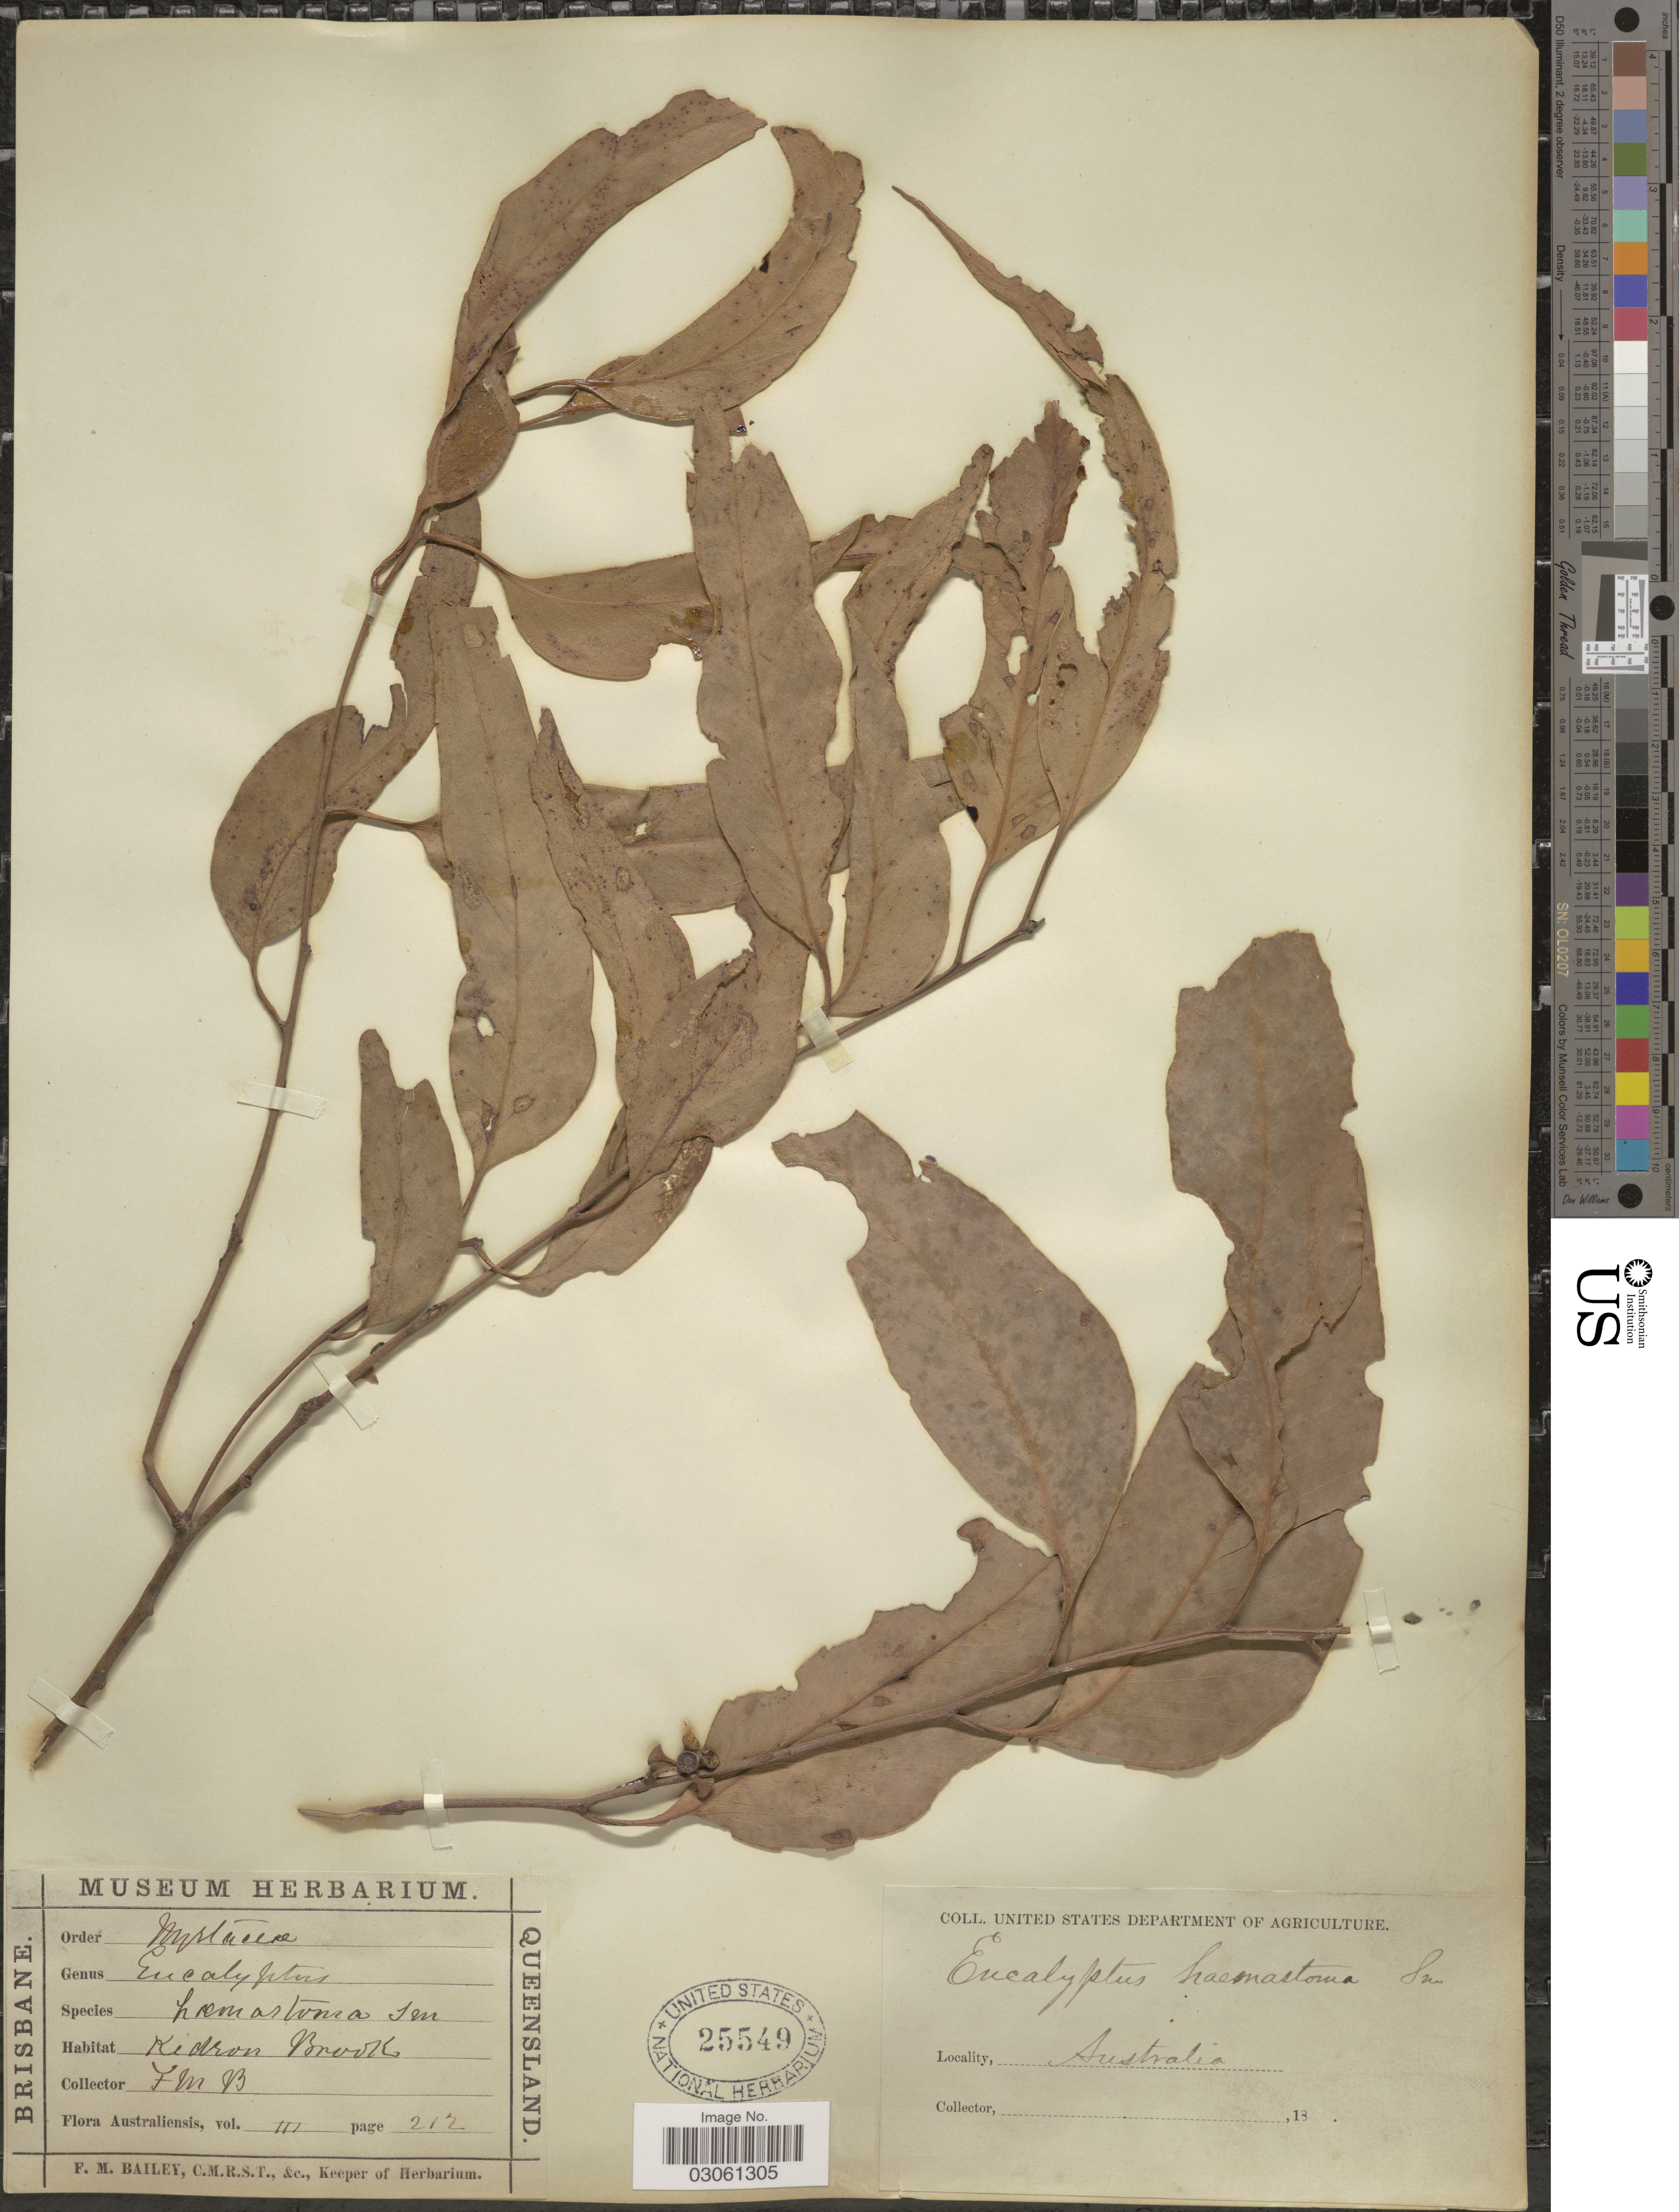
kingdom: Plantae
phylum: Tracheophyta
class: Magnoliopsida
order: Myrtales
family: Myrtaceae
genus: Eucalyptus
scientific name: Eucalyptus haemastoma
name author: Sm.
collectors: F. M. B.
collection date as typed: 18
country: Australia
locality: Kidron Brook.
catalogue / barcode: US 25549